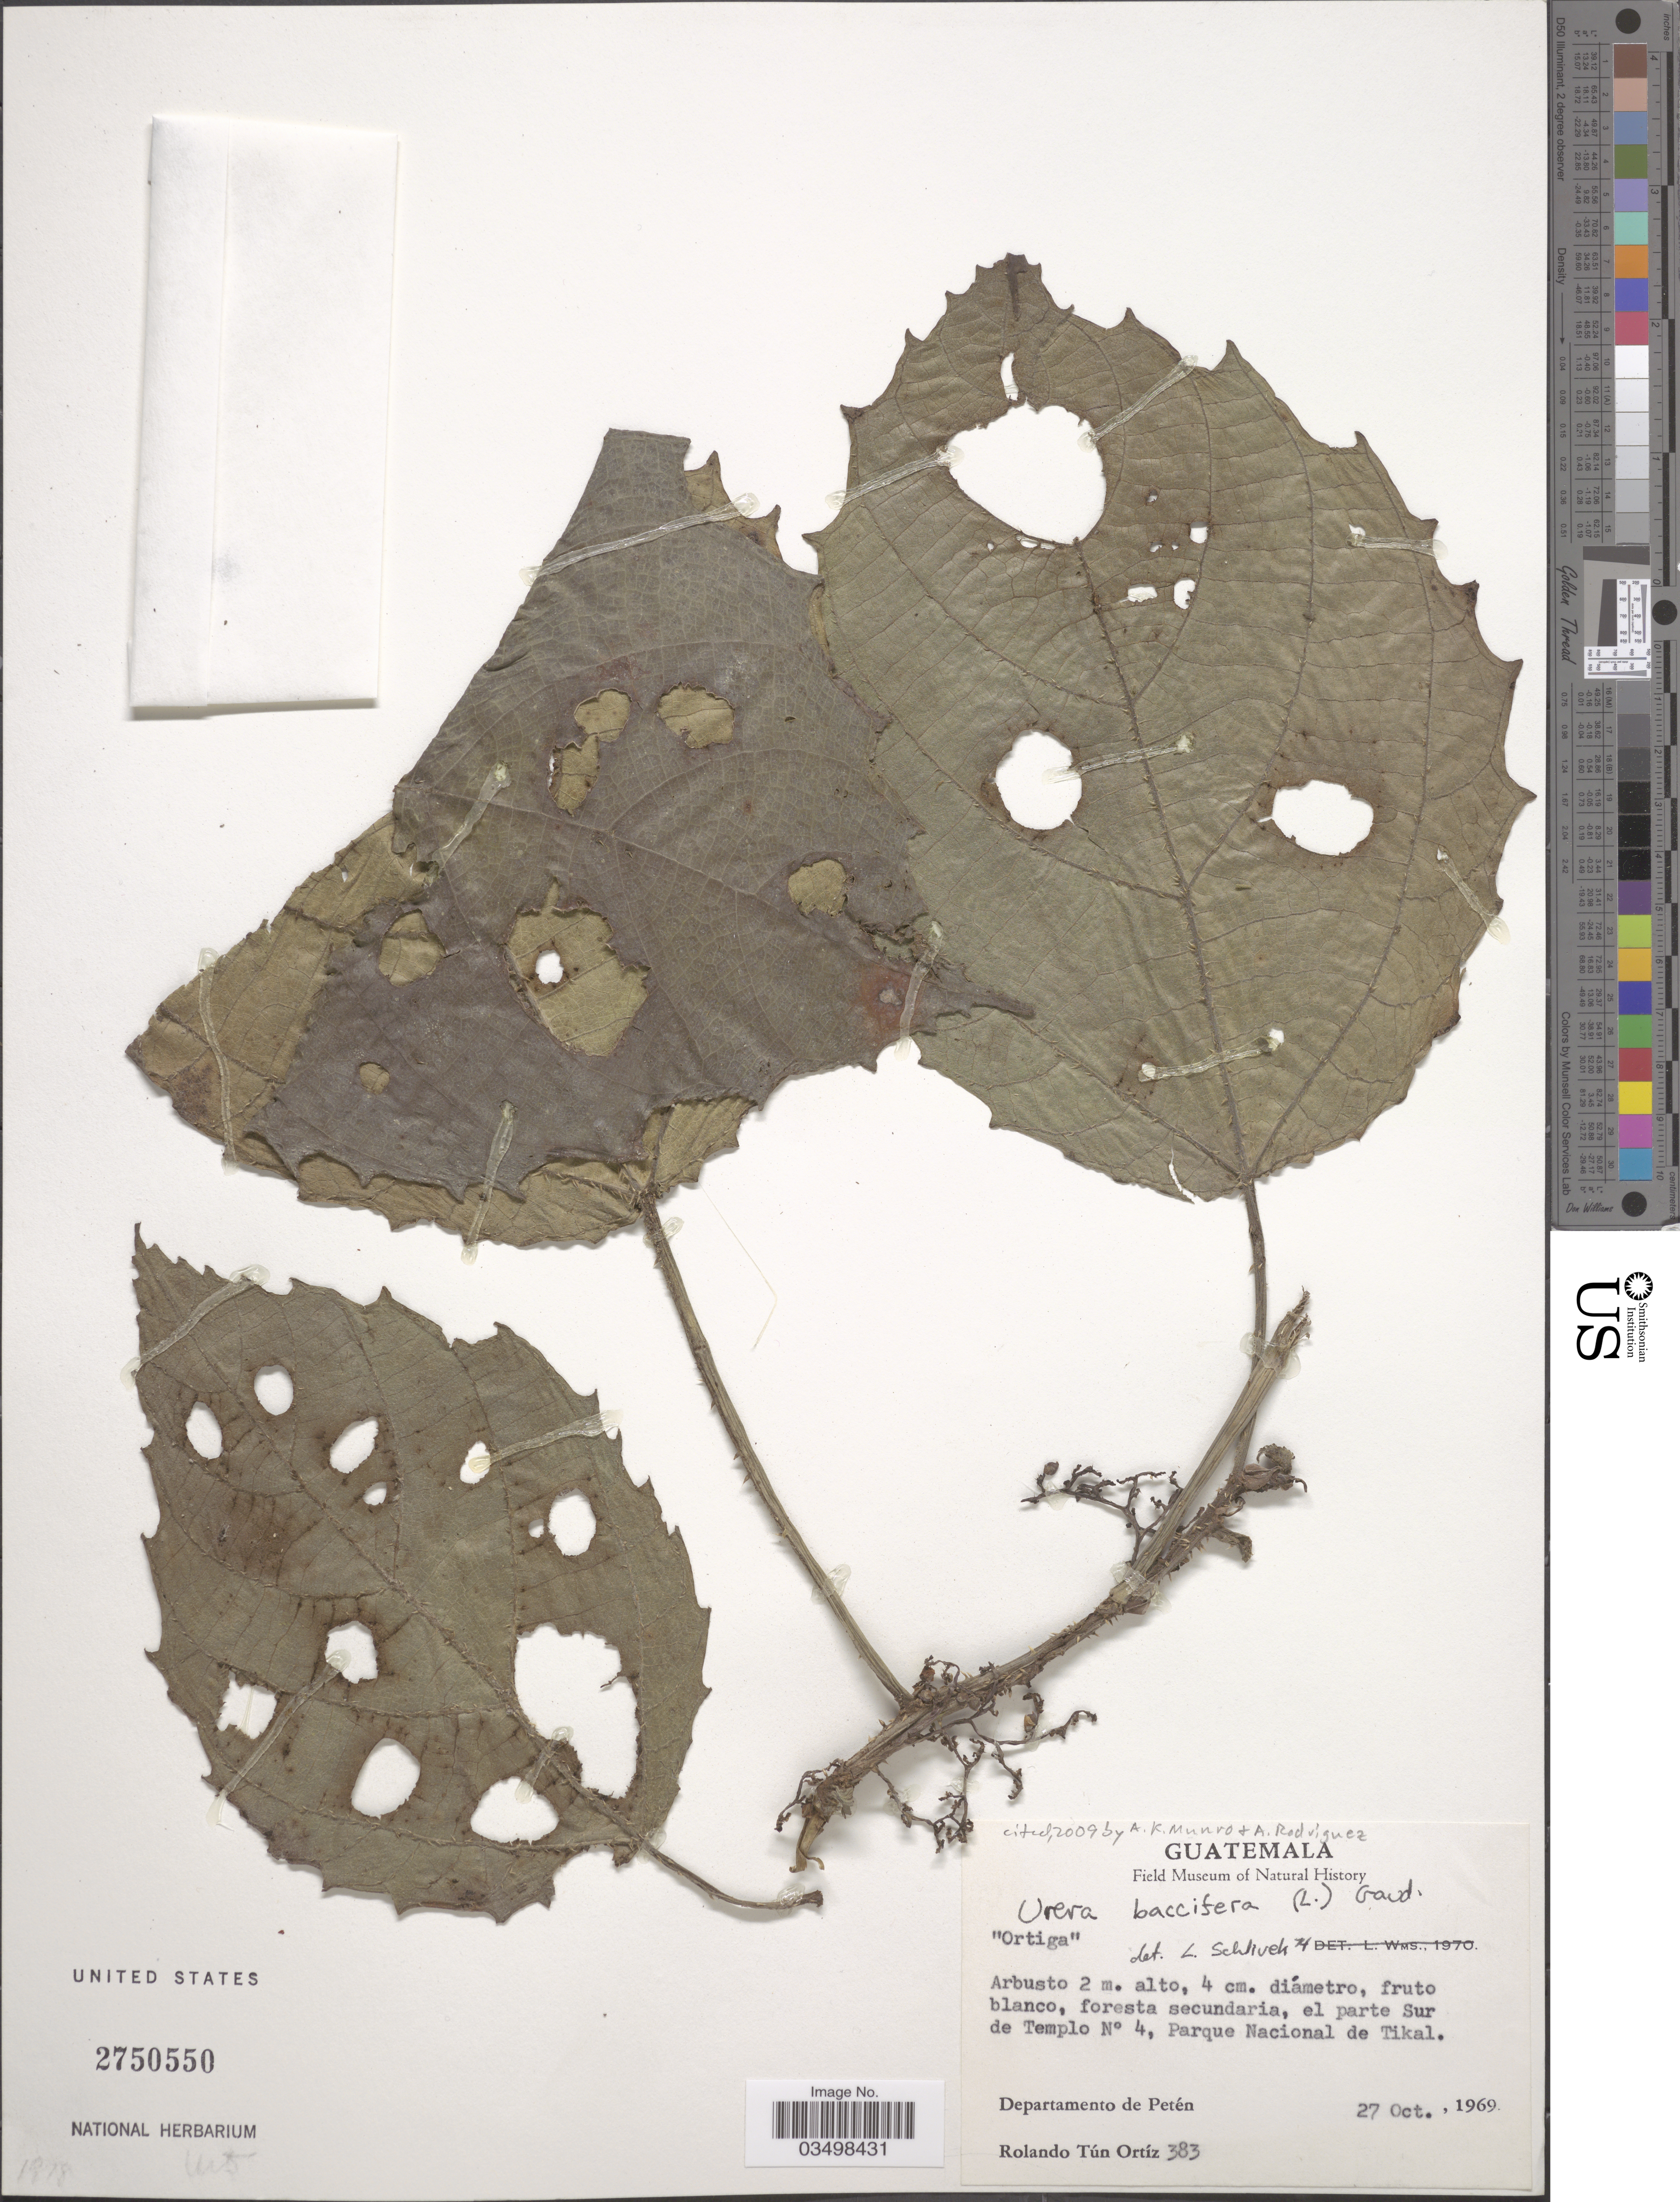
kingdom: Plantae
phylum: Tracheophyta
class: Magnoliopsida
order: Rosales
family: Urticaceae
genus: Urera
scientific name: Urera baccifera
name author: (L.) Gaudich. ex Wedd.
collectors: R. Tún Ortíz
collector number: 383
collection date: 1969-10-27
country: Guatemala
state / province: El Peten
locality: El parte Sur de Templo N° 4, Parque Nacional de Tikal. Departamento de Petén.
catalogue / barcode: US 2750550